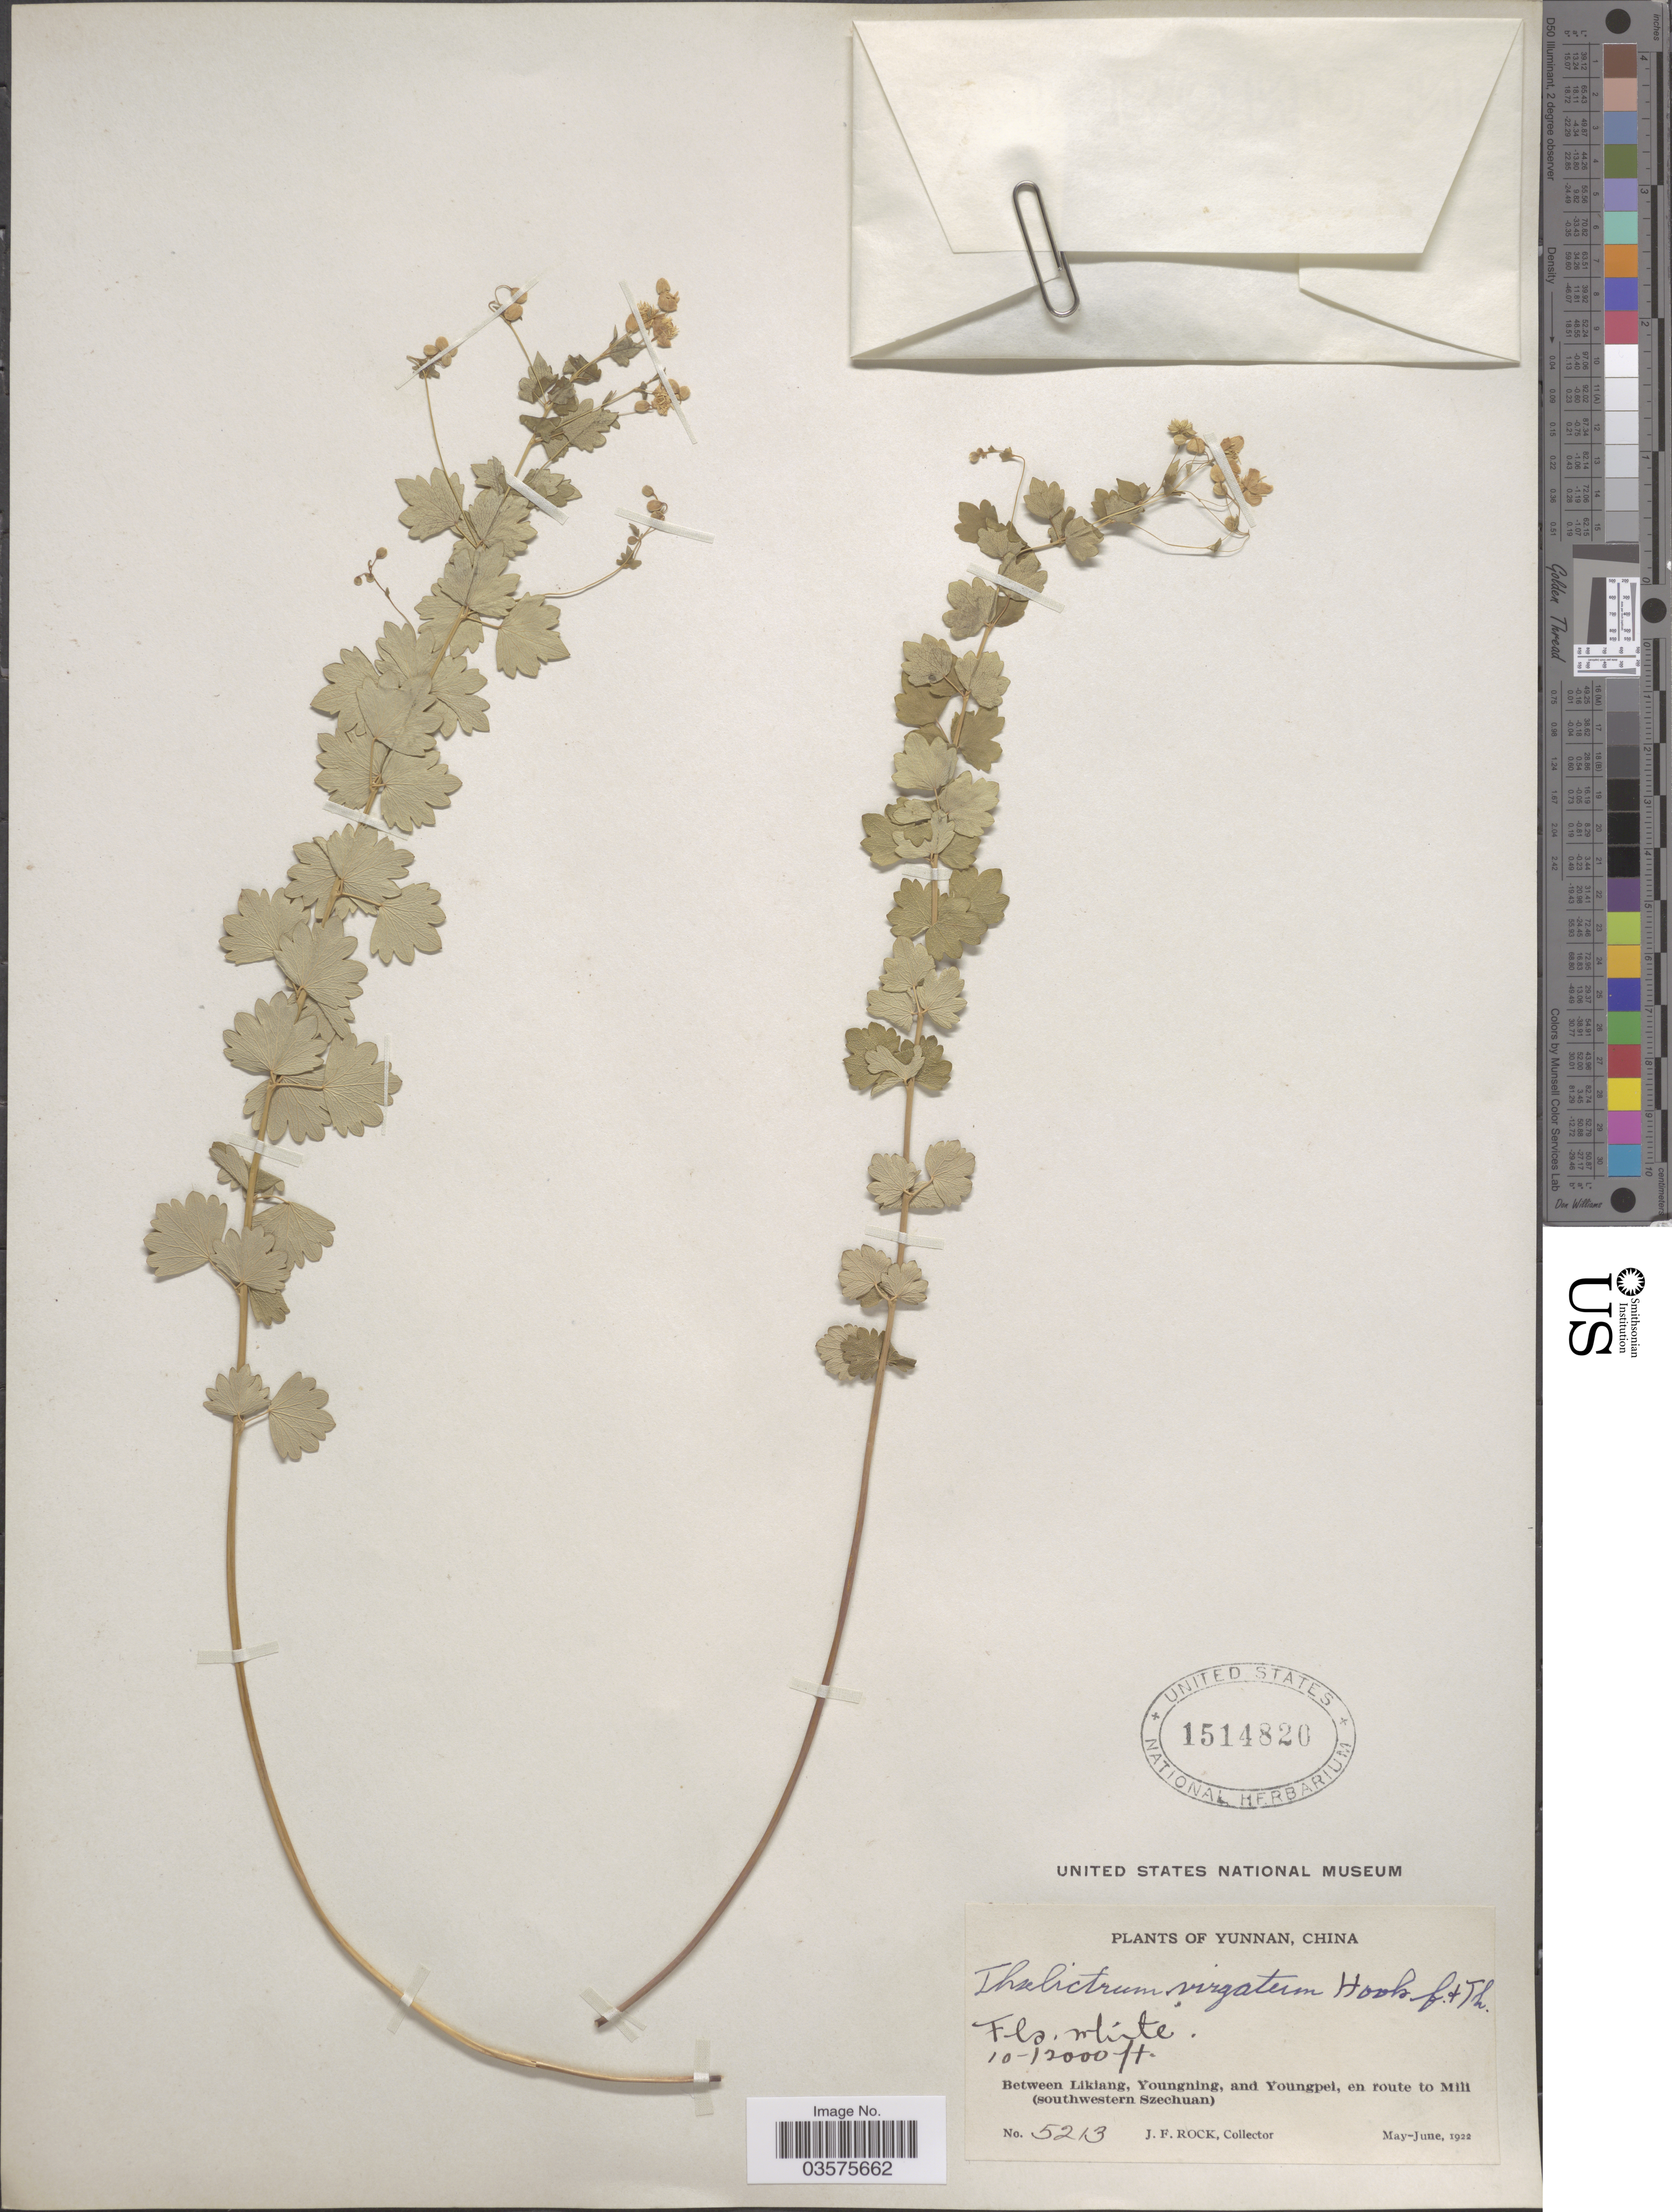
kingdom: Plantae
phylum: Tracheophyta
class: Magnoliopsida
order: Ranunculales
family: Ranunculaceae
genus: Thalictrum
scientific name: Thalictrum virgatum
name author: Hook. f. & Thomson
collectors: J. Rock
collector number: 5213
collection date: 1922-05/1922-06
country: China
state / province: Yunnan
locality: Between Likiang, Youngning, and Youngpei, en route to Mili (southwestern Szechuan).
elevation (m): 3048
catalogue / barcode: US 1514820